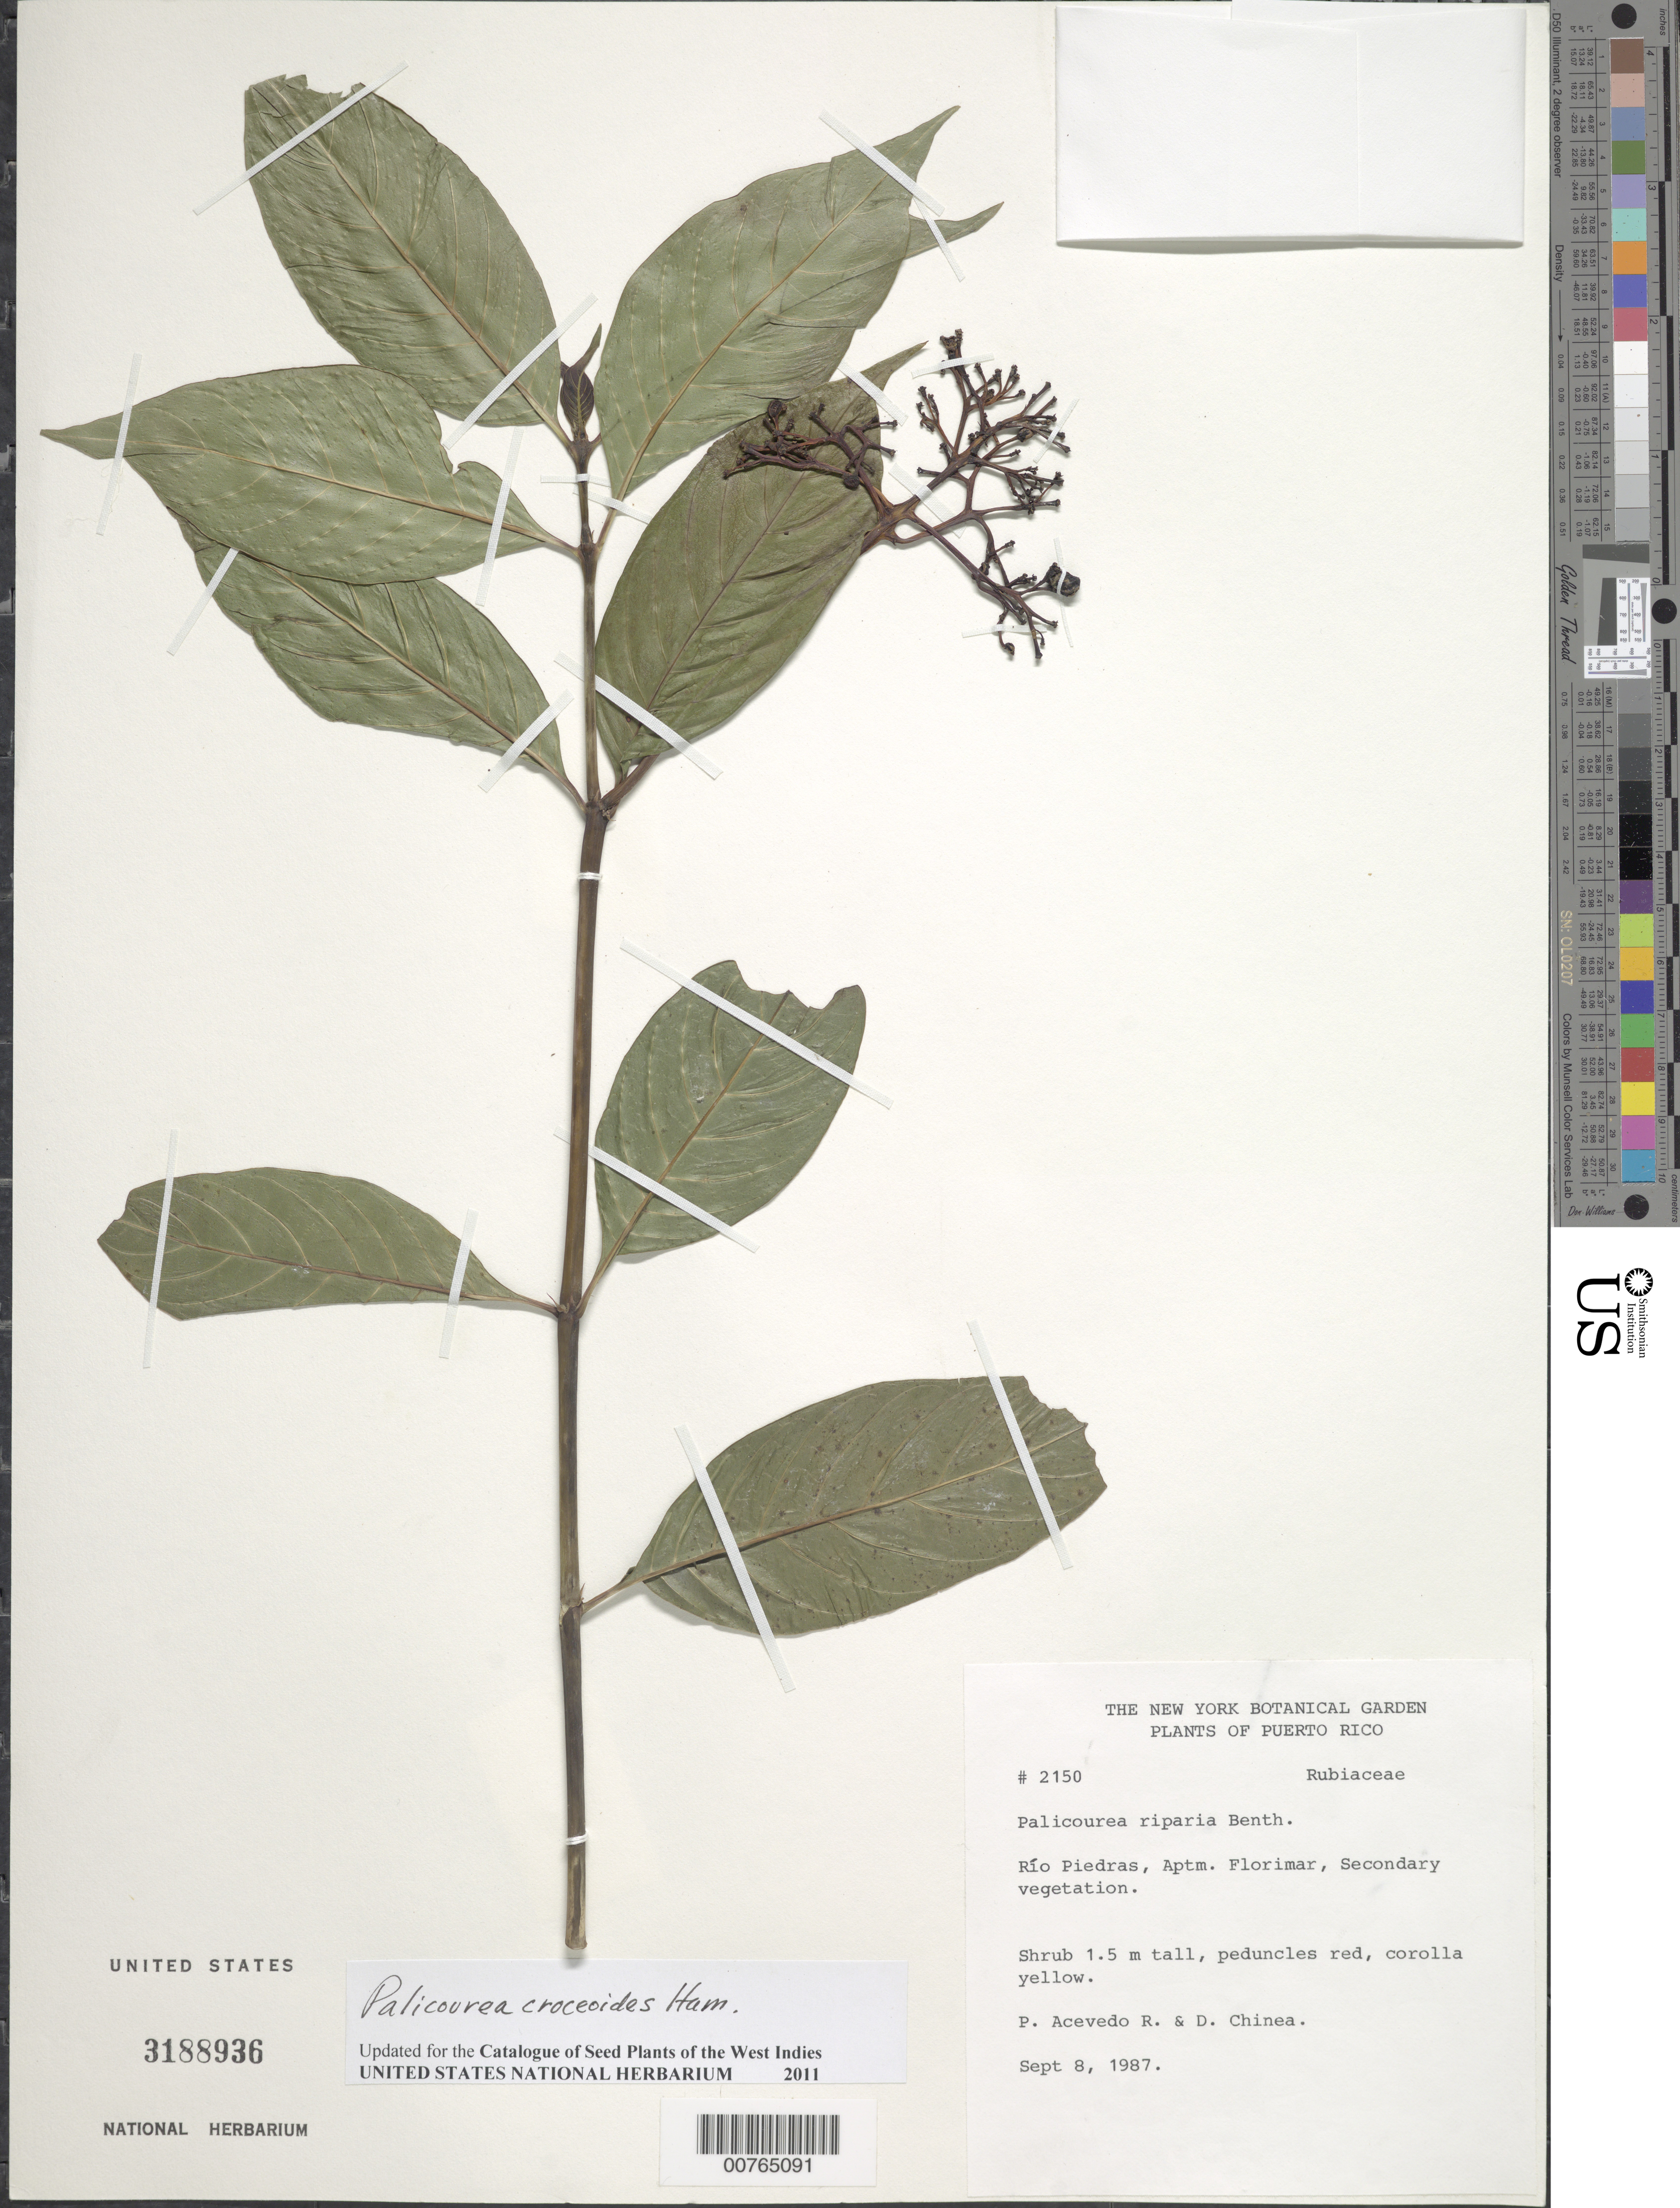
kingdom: Plantae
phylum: Tracheophyta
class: Magnoliopsida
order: Gentianales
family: Rubiaceae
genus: Palicourea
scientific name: Palicourea croceoides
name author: Desv. ex Ham.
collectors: P. Acevedo-Rodr. & D. Chinea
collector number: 2150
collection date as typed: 10 Sep 1987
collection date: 1987-09-10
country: Puerto Rico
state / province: San Juan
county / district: Río Piedras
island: Puerto Rico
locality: Río Piedras; close to Florimar Apt.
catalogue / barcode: US 3188936